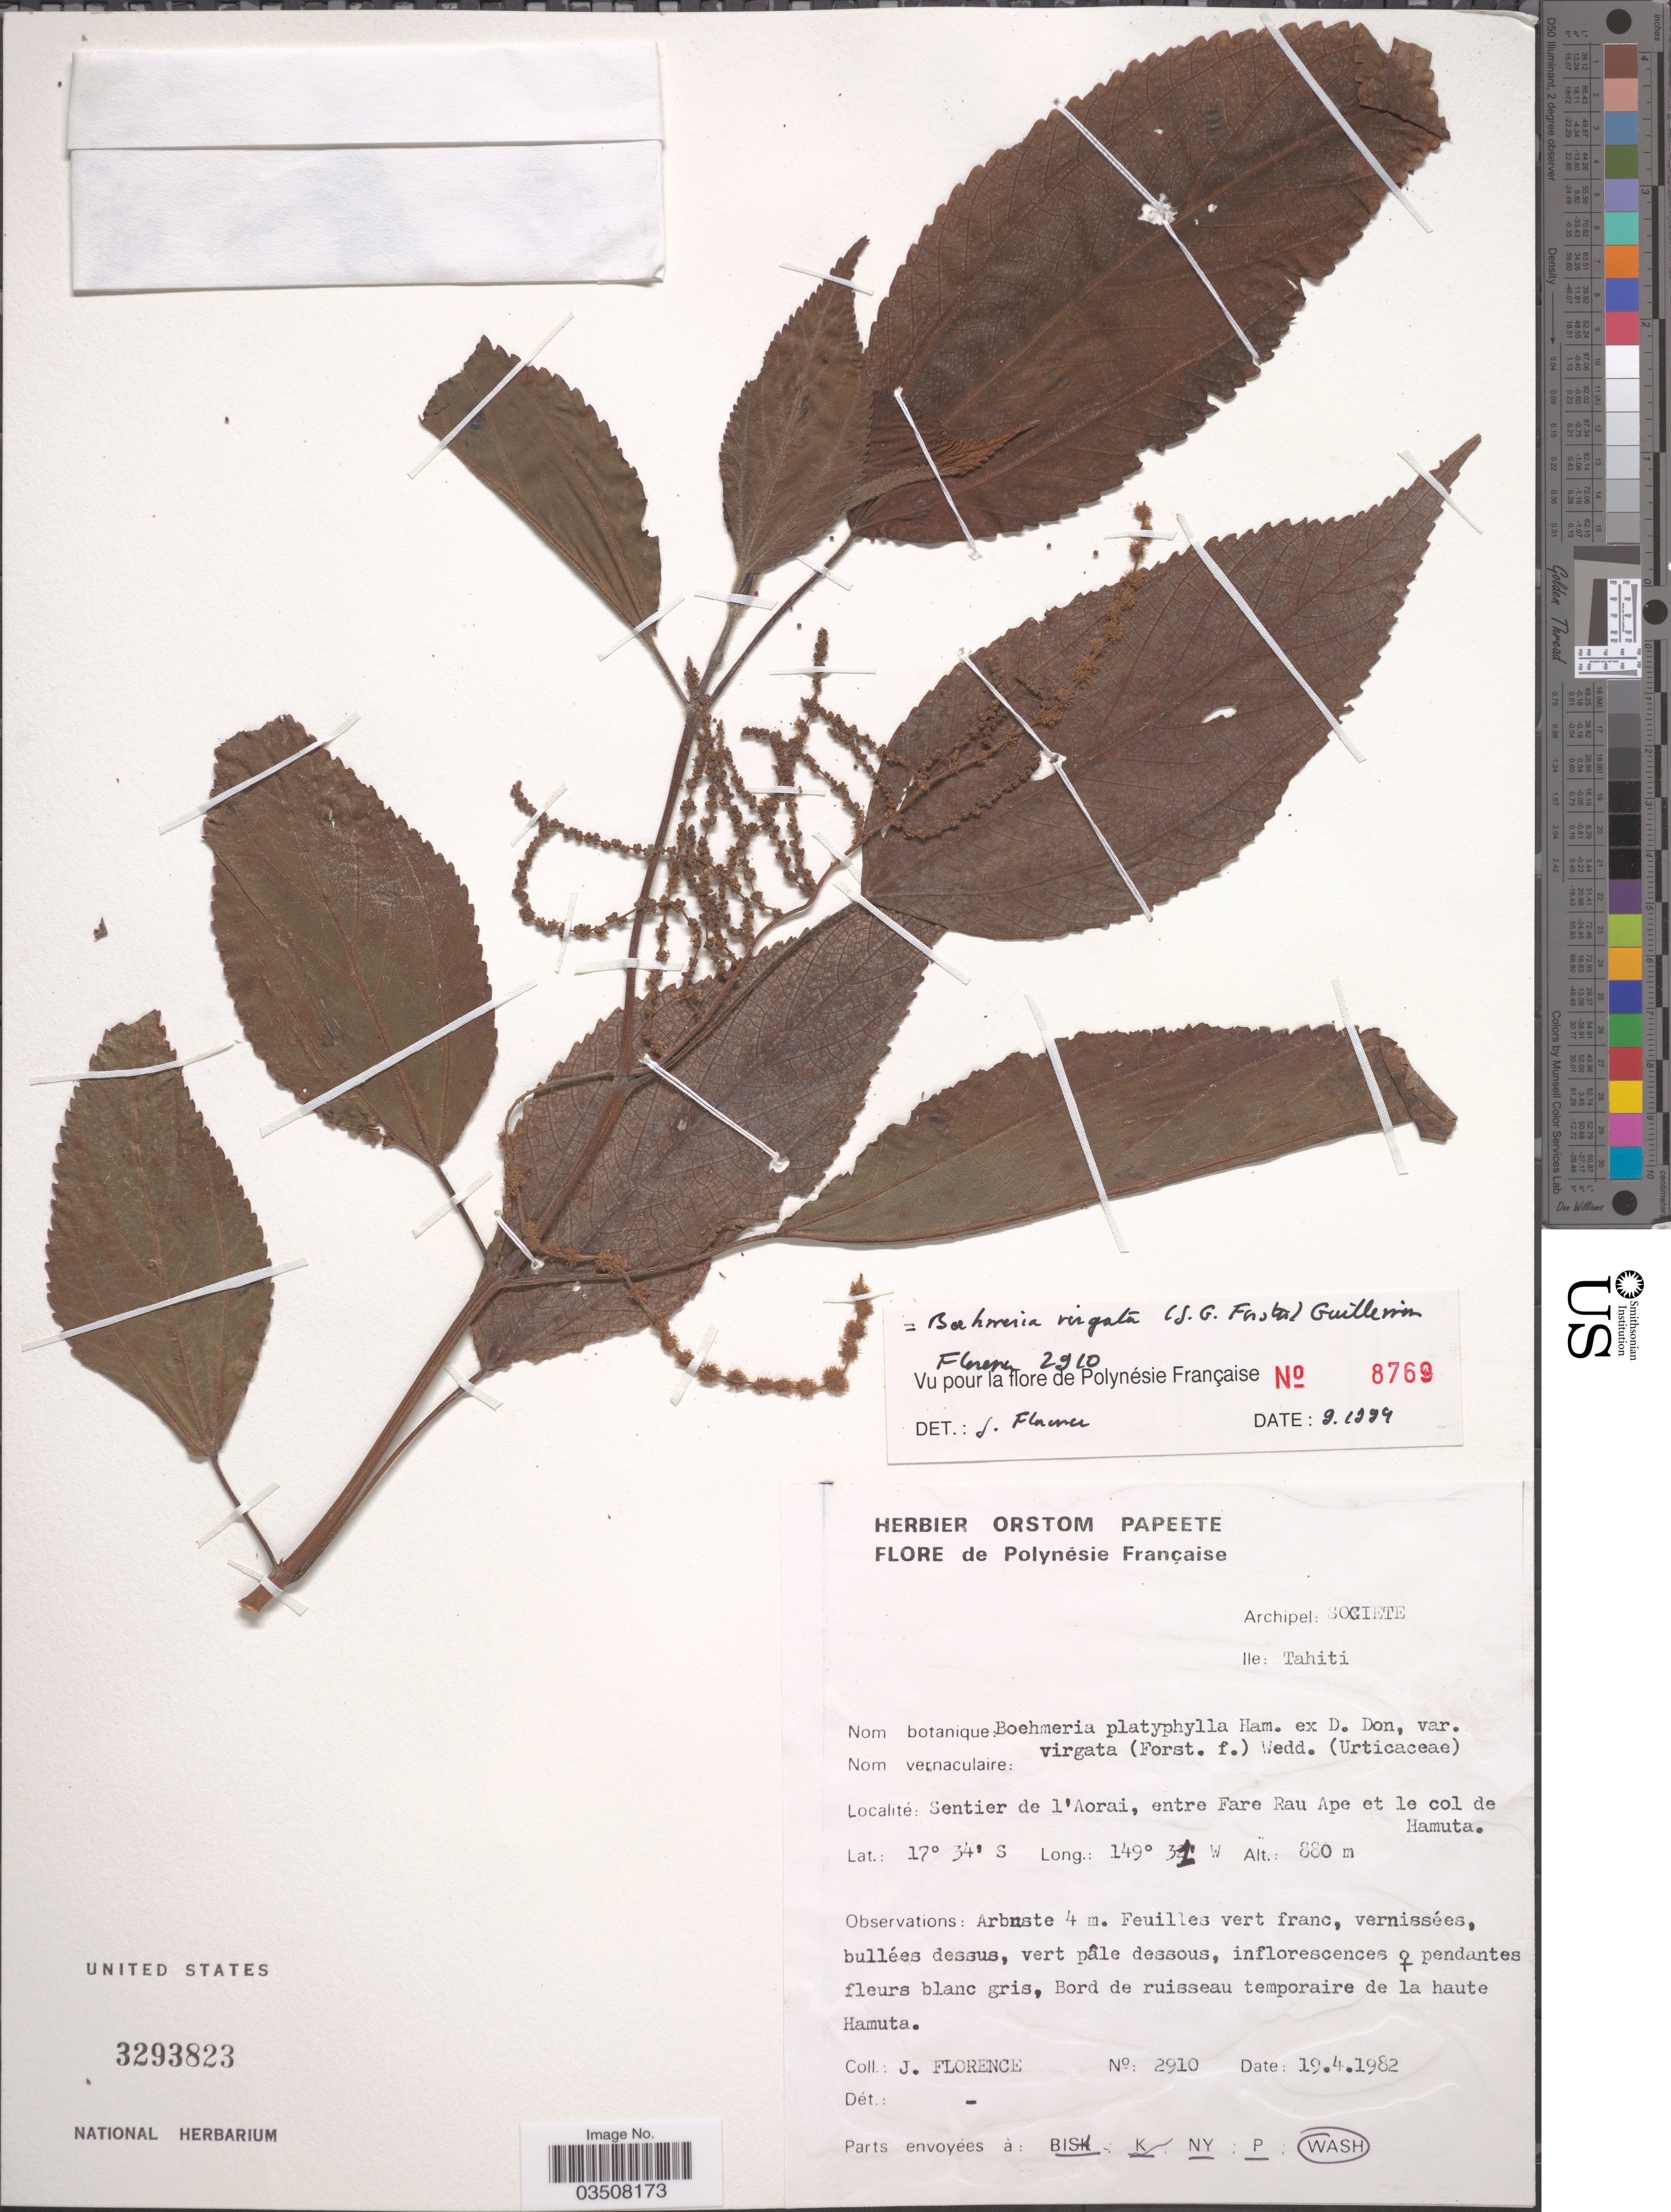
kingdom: Plantae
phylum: Tracheophyta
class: Magnoliopsida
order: Rosales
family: Urticaceae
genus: Boehmeria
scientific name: Boehmeria virgata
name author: (G. Forst.) Guill.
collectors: J. Florence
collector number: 2910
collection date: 1982-04-19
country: French Polynesia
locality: Polynésie Française. Archipel: Societe, Ile: Tahiti. Sentier de l'Aorai, Entre Fare Rau Ape et le col de Hamuta.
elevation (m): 880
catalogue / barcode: US 3293823